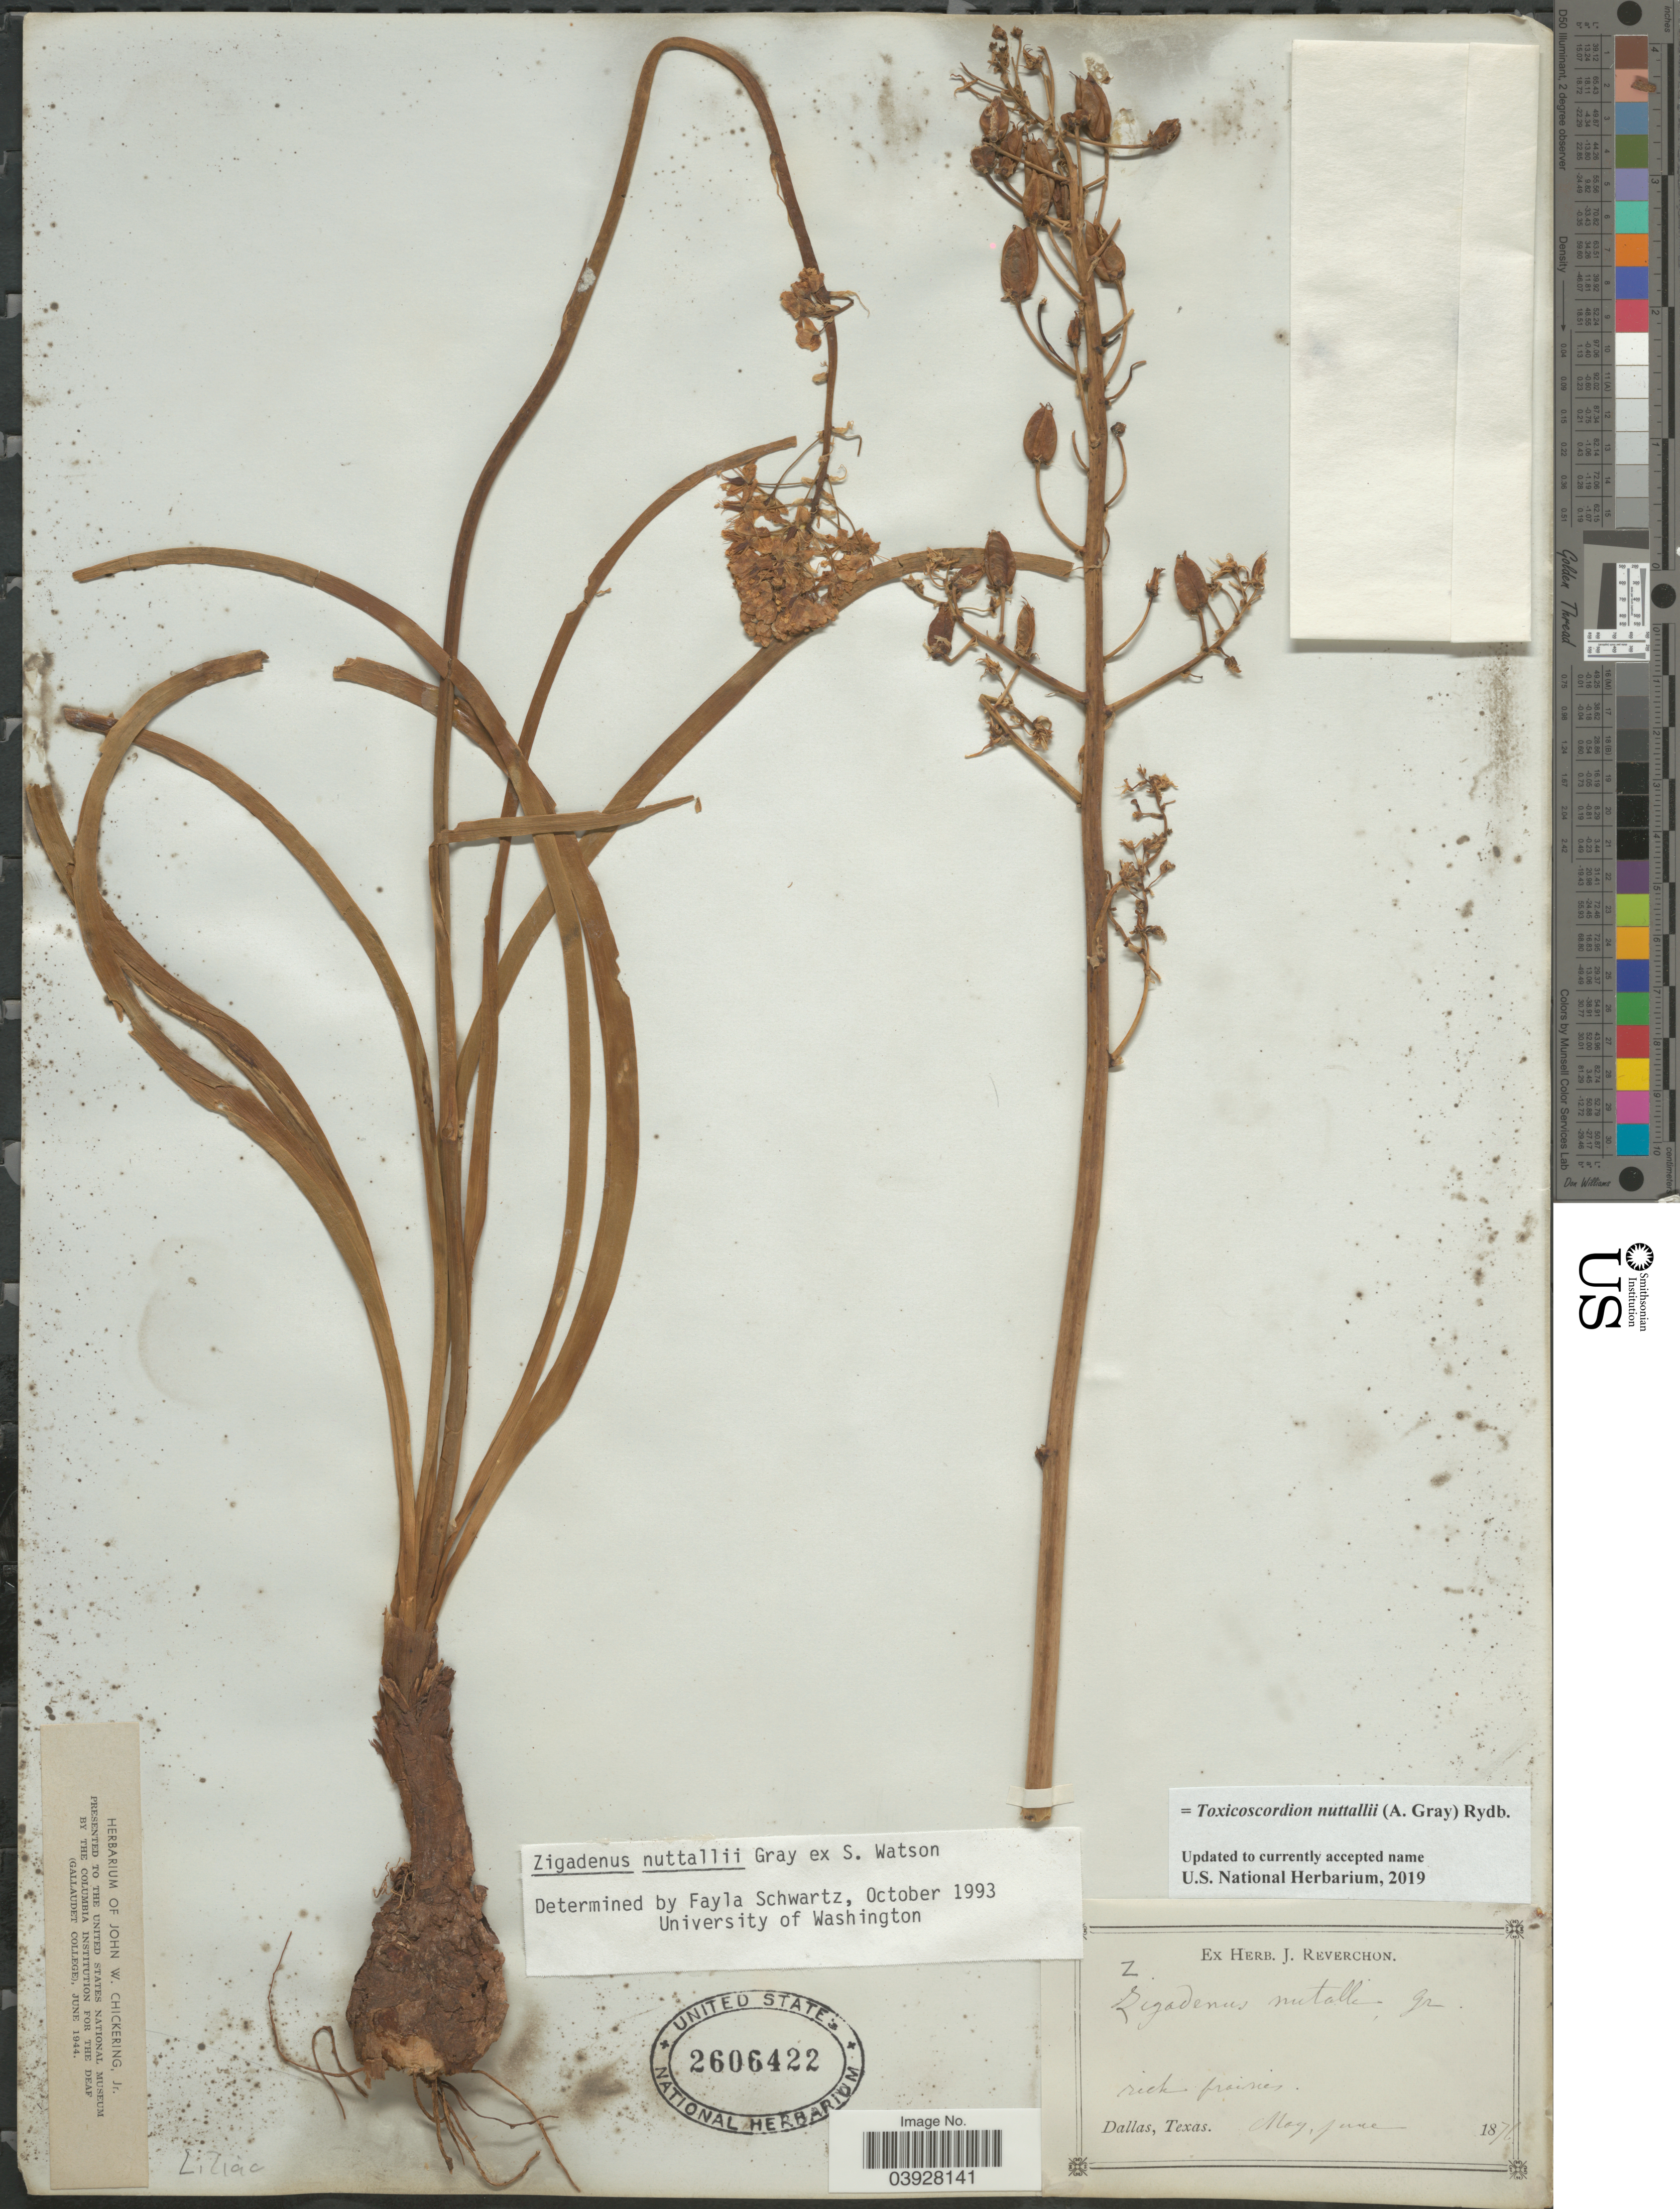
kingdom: Plantae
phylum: Tracheophyta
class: Liliopsida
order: Liliales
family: Melanthiaceae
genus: Toxicoscordion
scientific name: Toxicoscordion nuttallii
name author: (A. Gray) Rydb.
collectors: ex herb. J. Reverchon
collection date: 1876-05/1876-06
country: United States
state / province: Texas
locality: Dallas.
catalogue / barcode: US 2606422